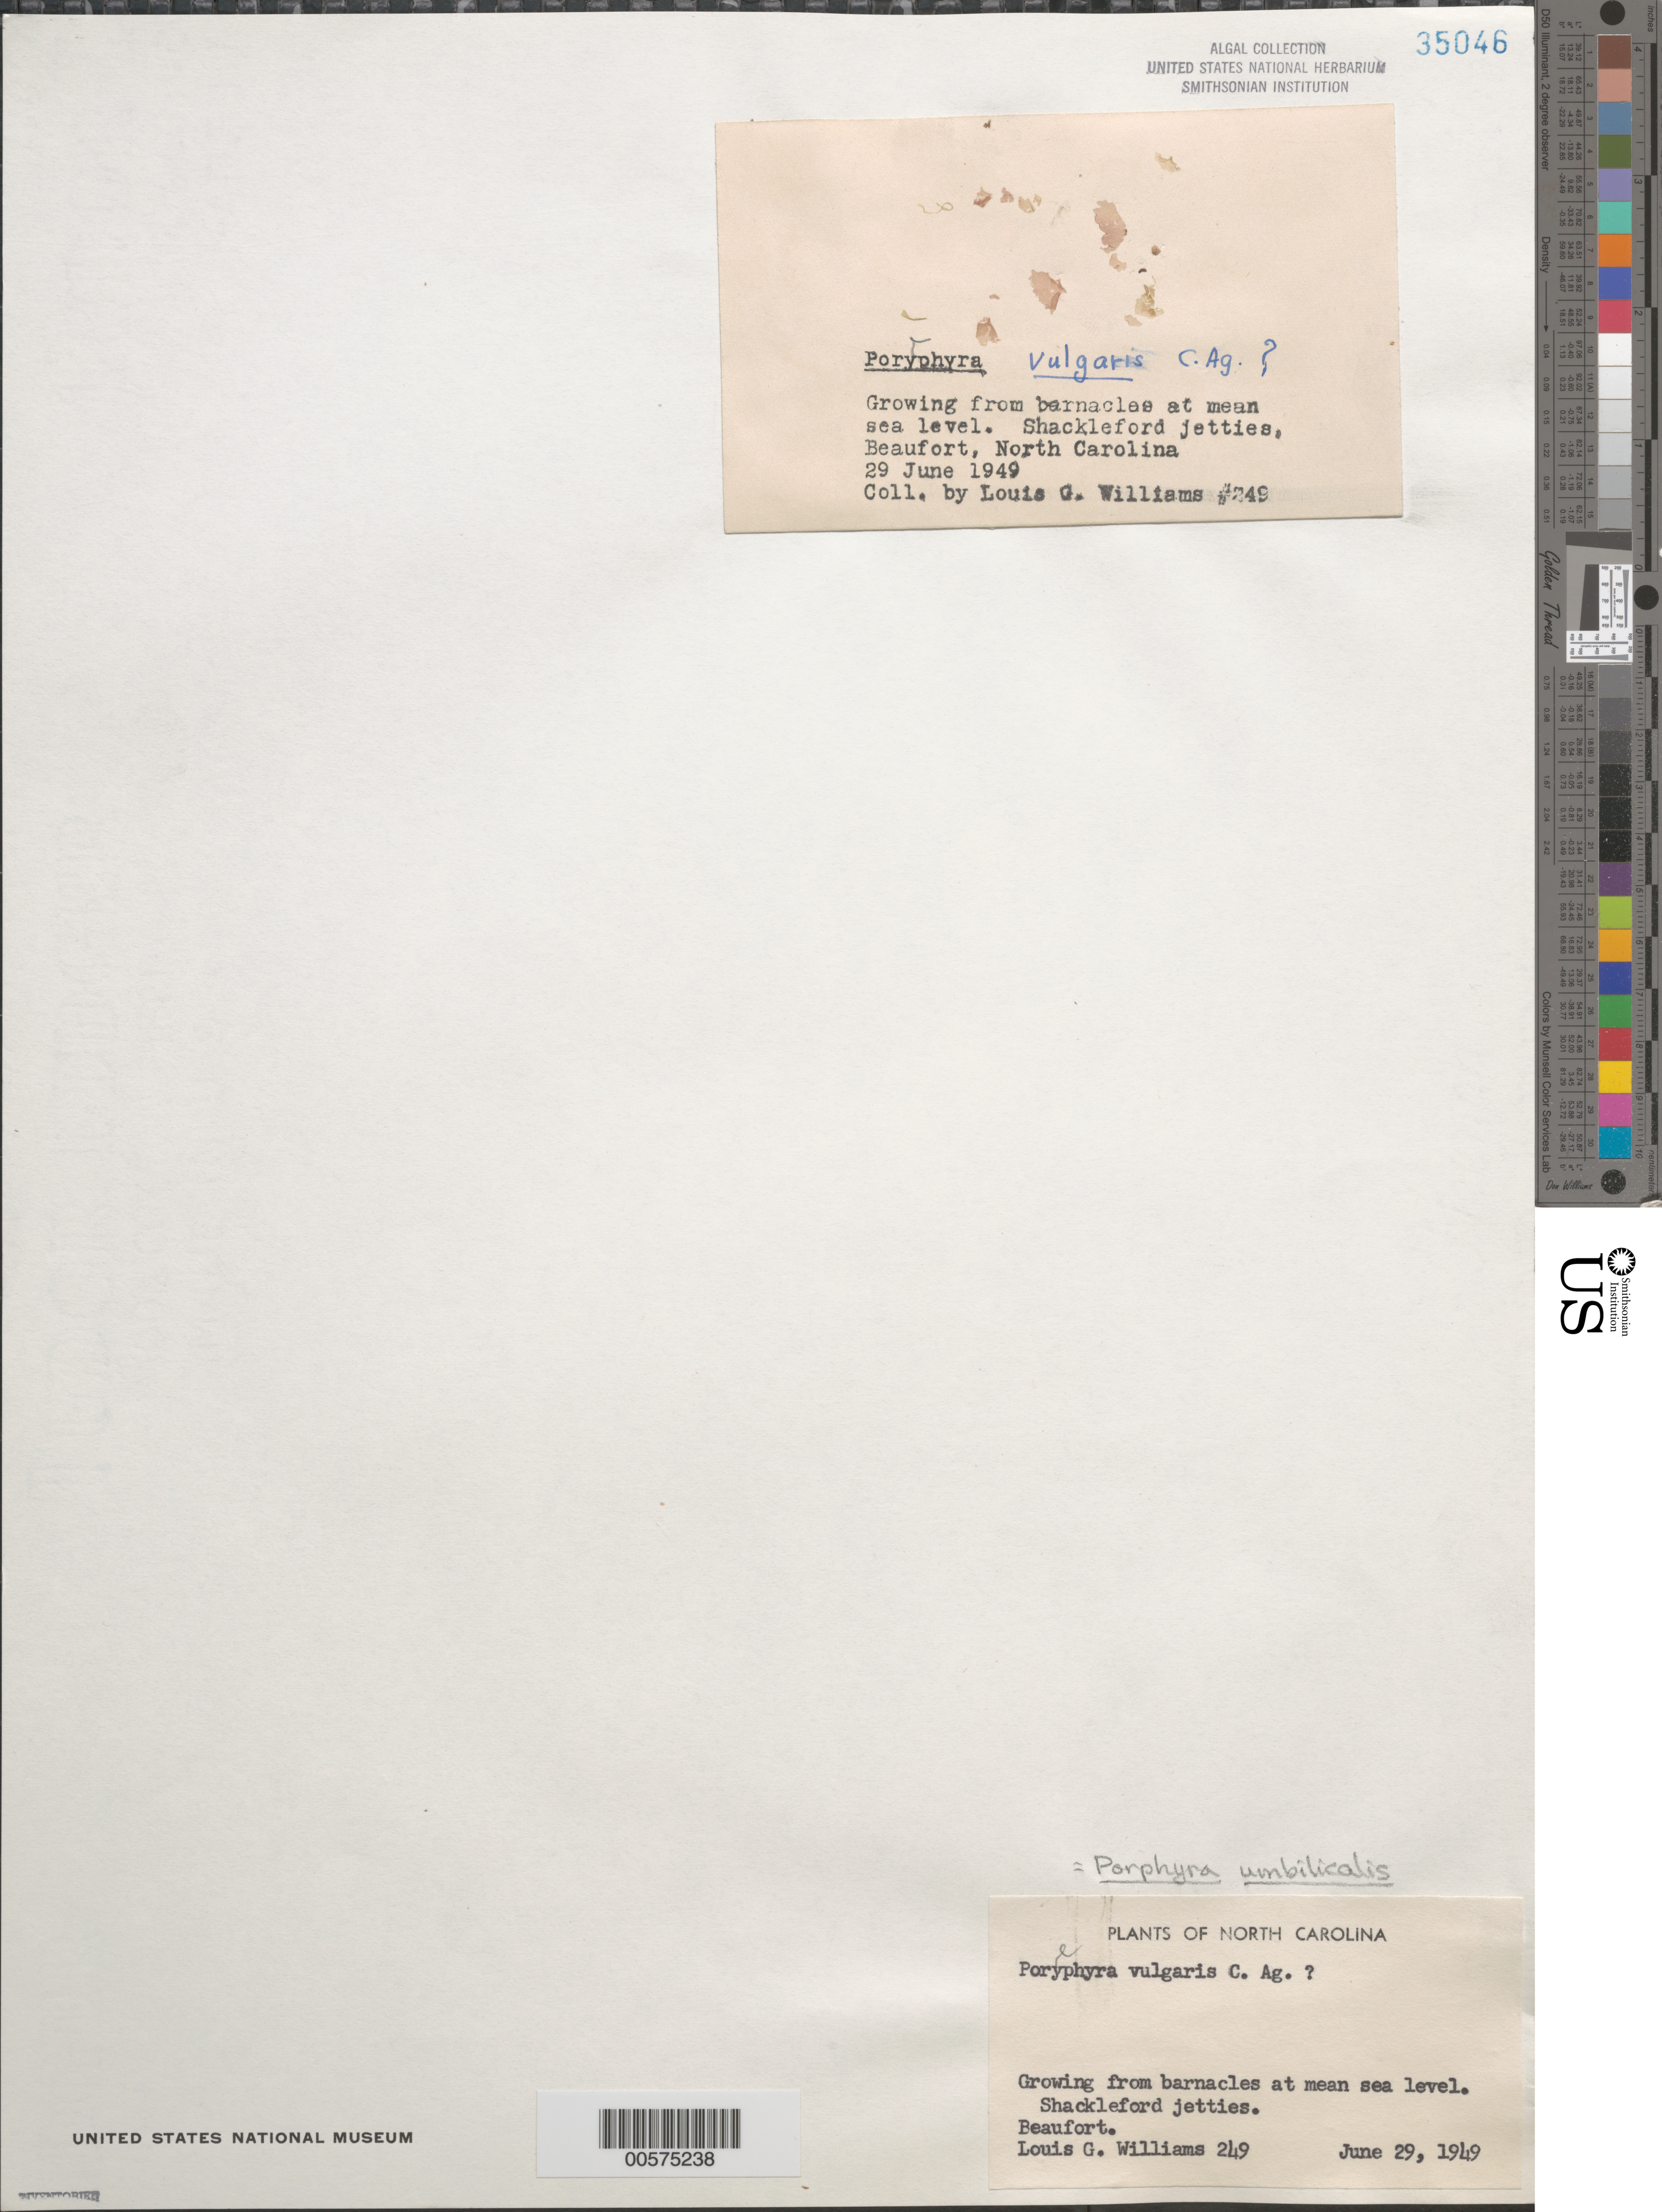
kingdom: Plantae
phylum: Rhodophyta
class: Bangiophyceae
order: Bangiales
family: Bangiaceae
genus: Porphyra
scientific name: Porphyra umbilicalis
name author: Kütz.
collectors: L. G. Williams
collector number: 249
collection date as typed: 29 Jun 1949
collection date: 1949-06-29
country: United States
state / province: North Carolina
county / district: Carteret County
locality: Beaufort, Shackleford jetties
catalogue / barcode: US 35046